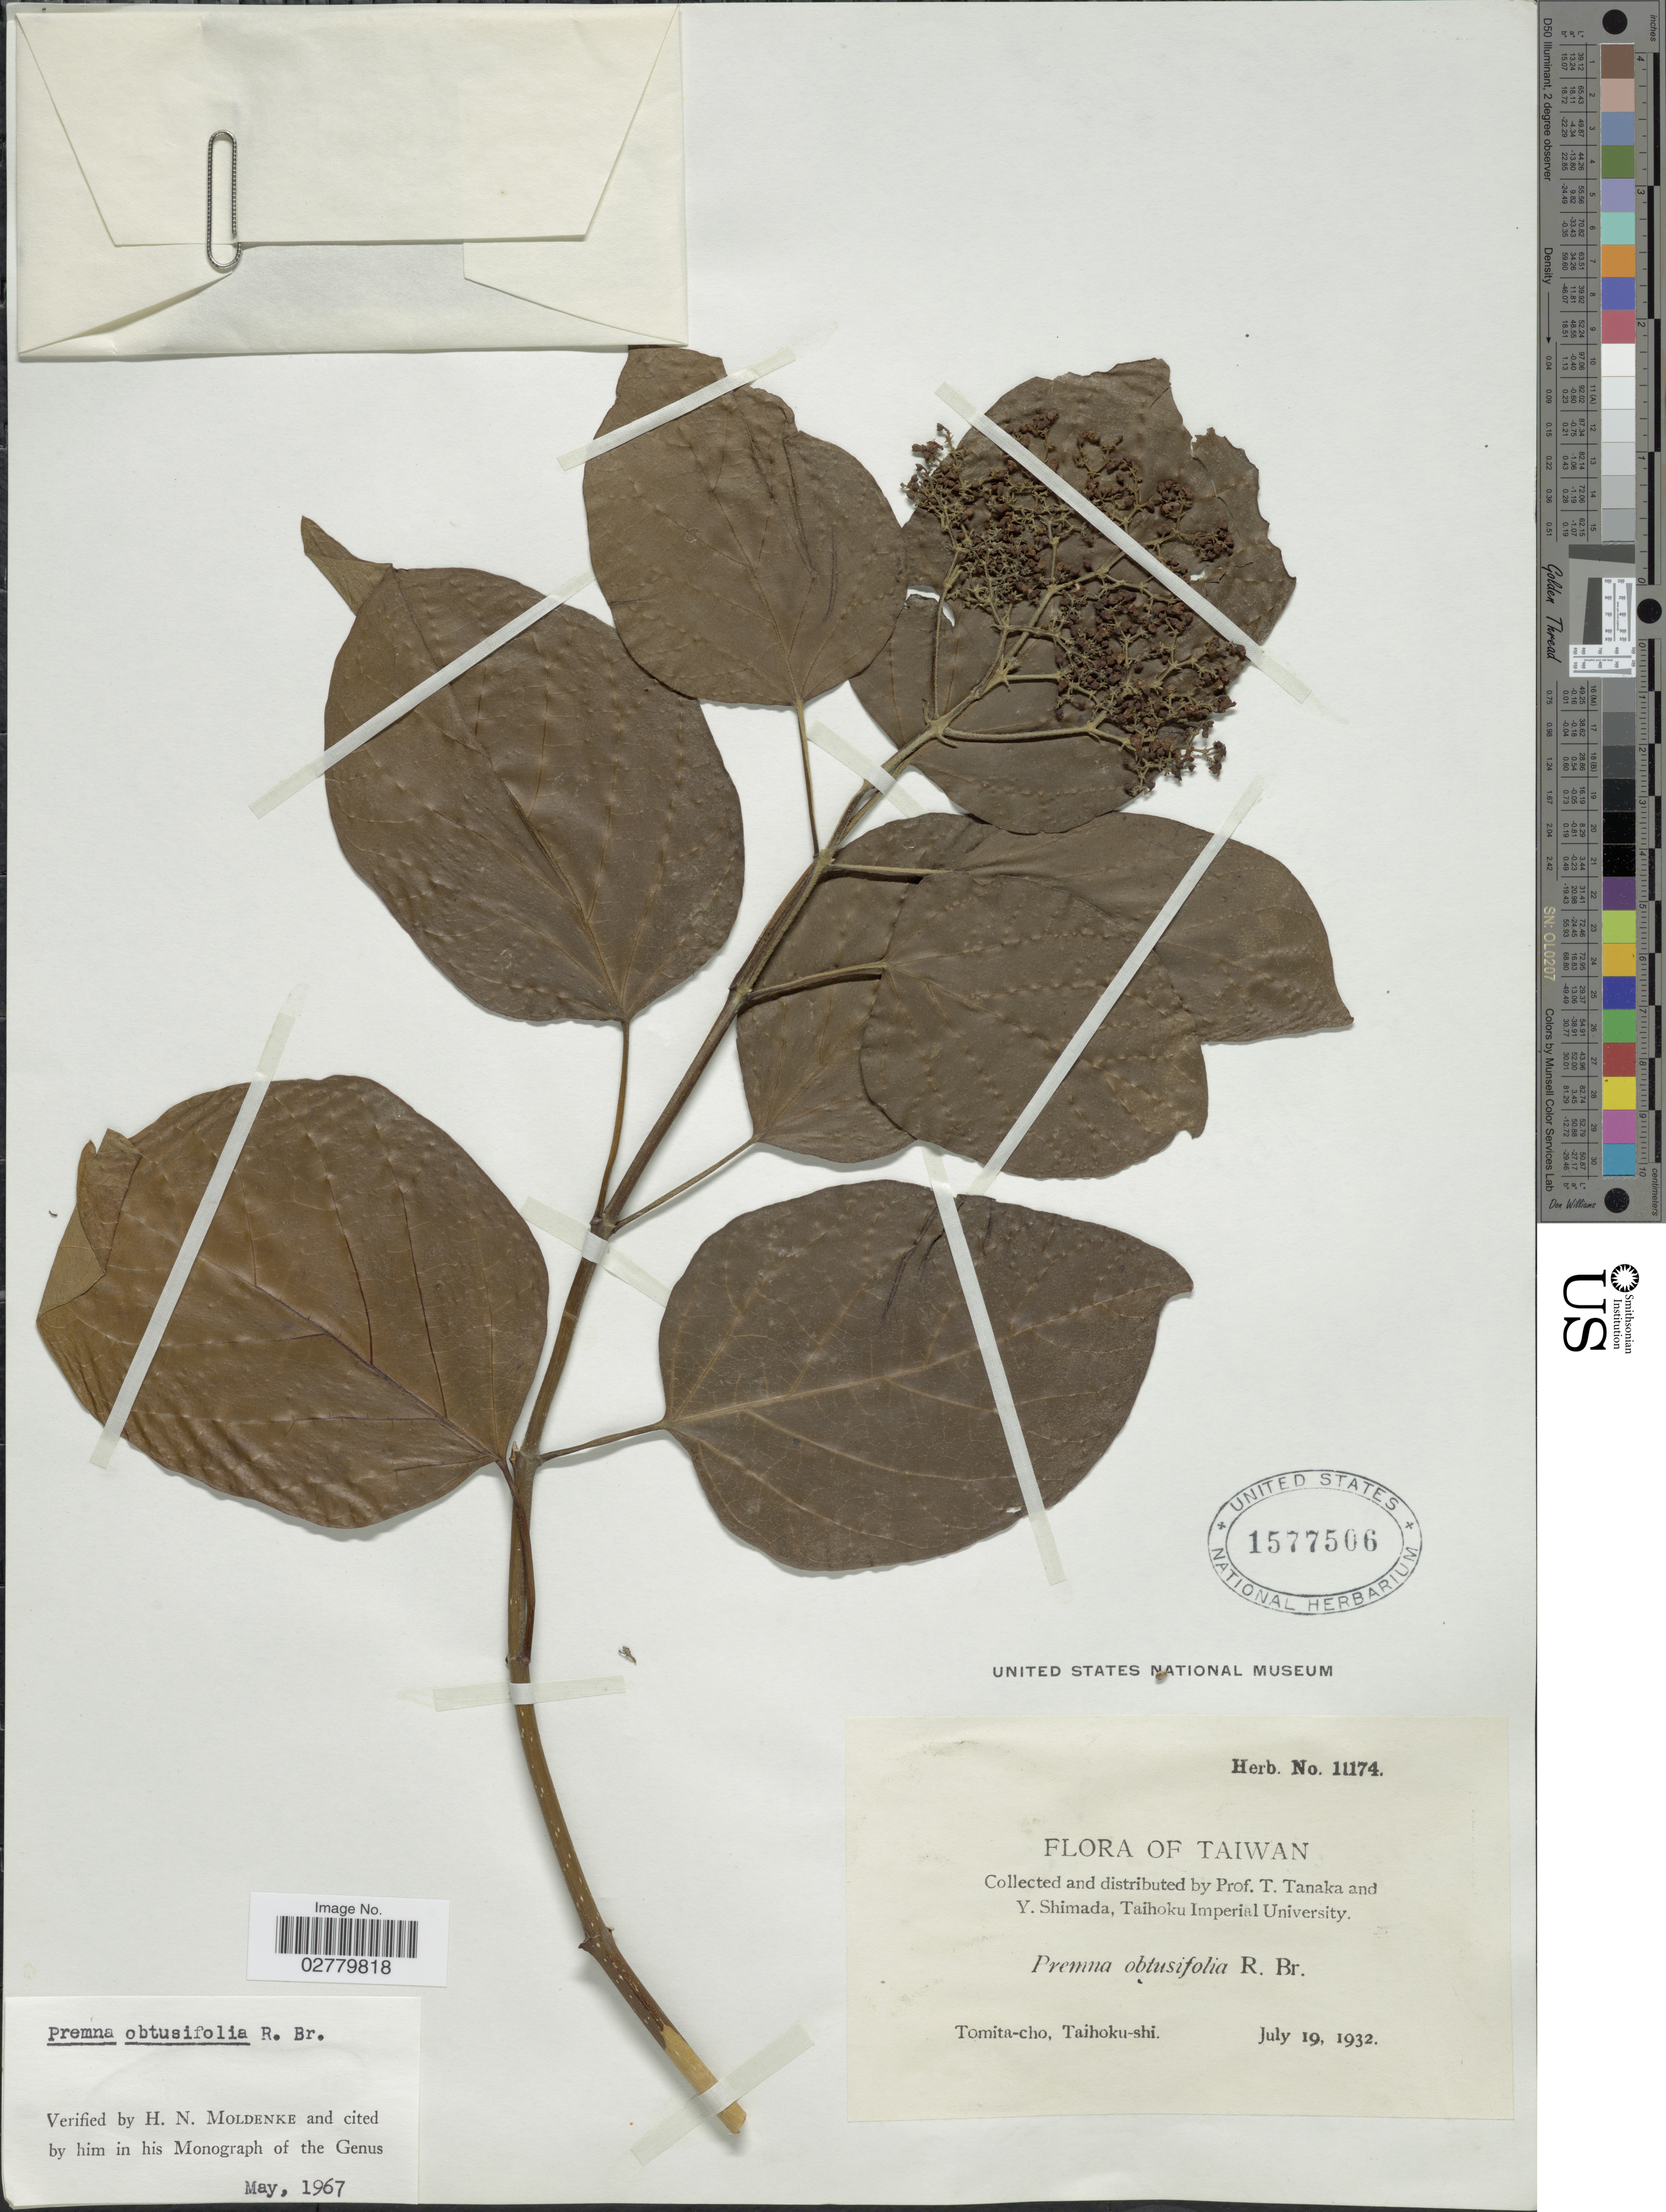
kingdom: Plantae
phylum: Tracheophyta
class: Magnoliopsida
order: Lamiales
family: Lamiaceae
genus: Premna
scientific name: Premna obtusifolia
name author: R. Br.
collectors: T. Tanaka & Y. Shimada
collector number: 11174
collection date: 1932-07-19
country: Taiwan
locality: Tomita-cho, Taihoku-shi.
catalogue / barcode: US 1577506